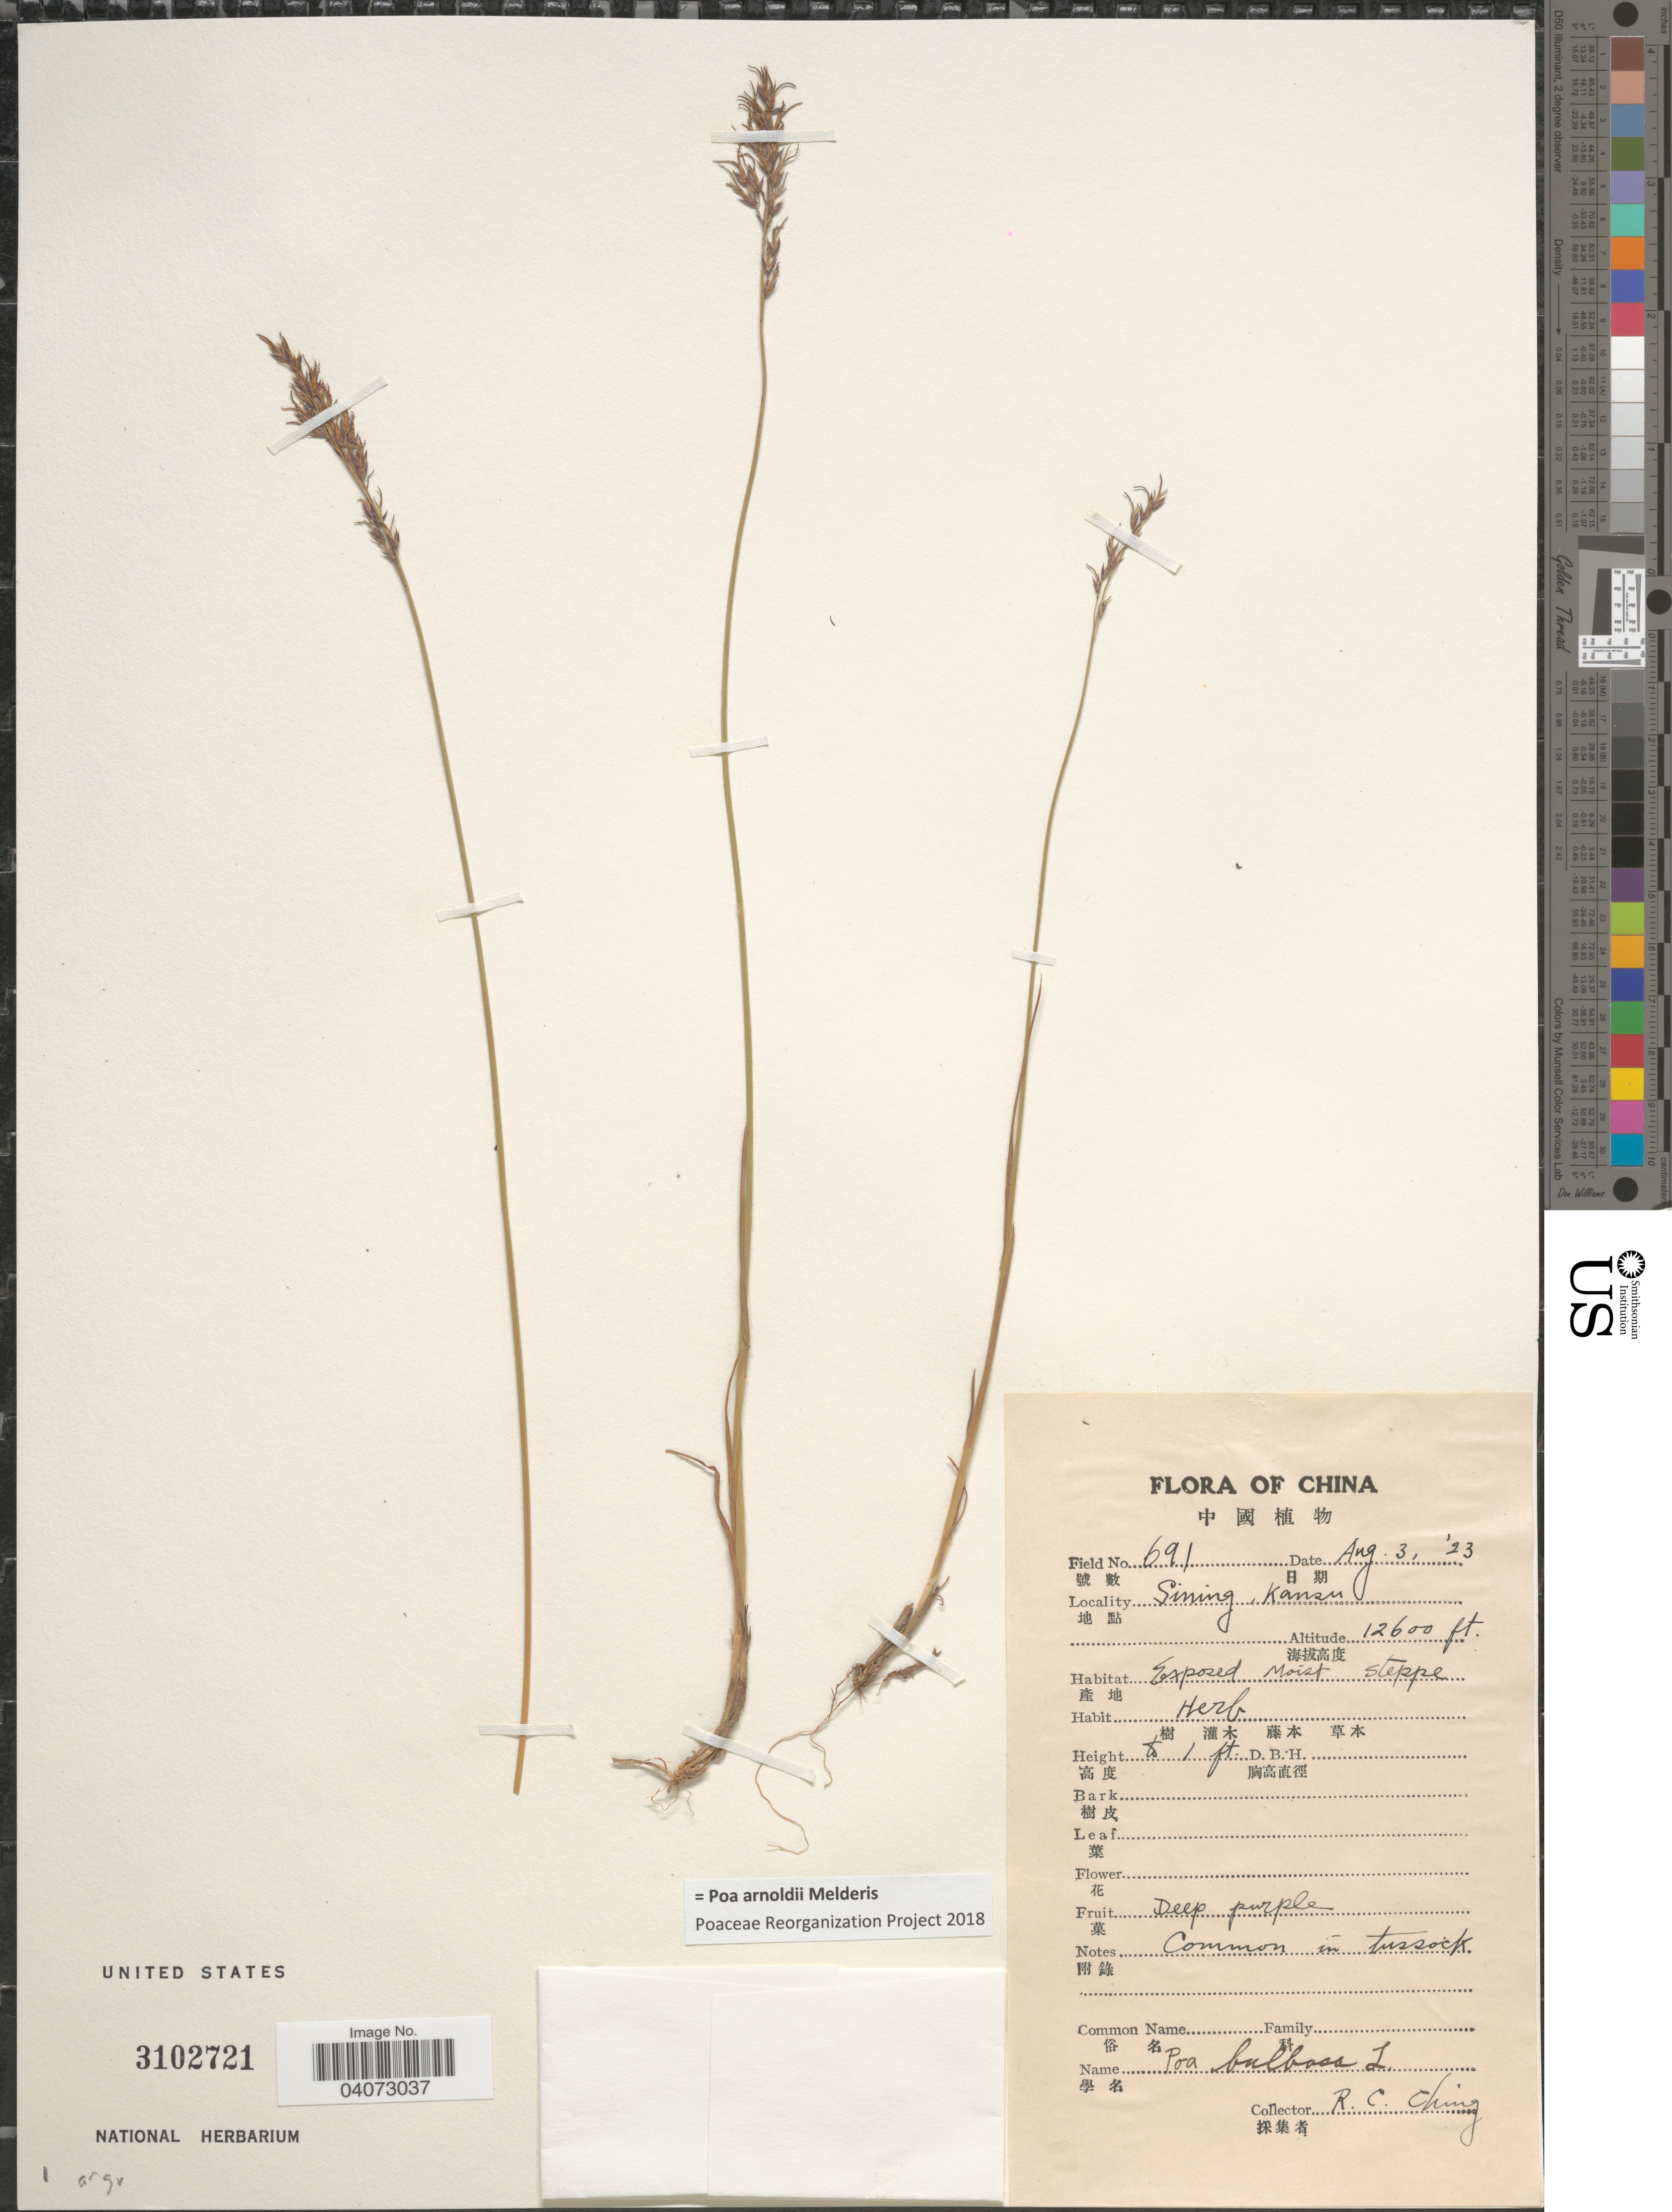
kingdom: Plantae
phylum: Tracheophyta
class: Liliopsida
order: Poales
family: Poaceae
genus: Poa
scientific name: Poa arnoldii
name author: Melderis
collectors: R. C. Ching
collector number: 691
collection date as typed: Transcribed d/m/y: 3/8/23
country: China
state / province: Gansu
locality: Sining. Kansu.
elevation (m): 3840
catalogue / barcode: US 3102721